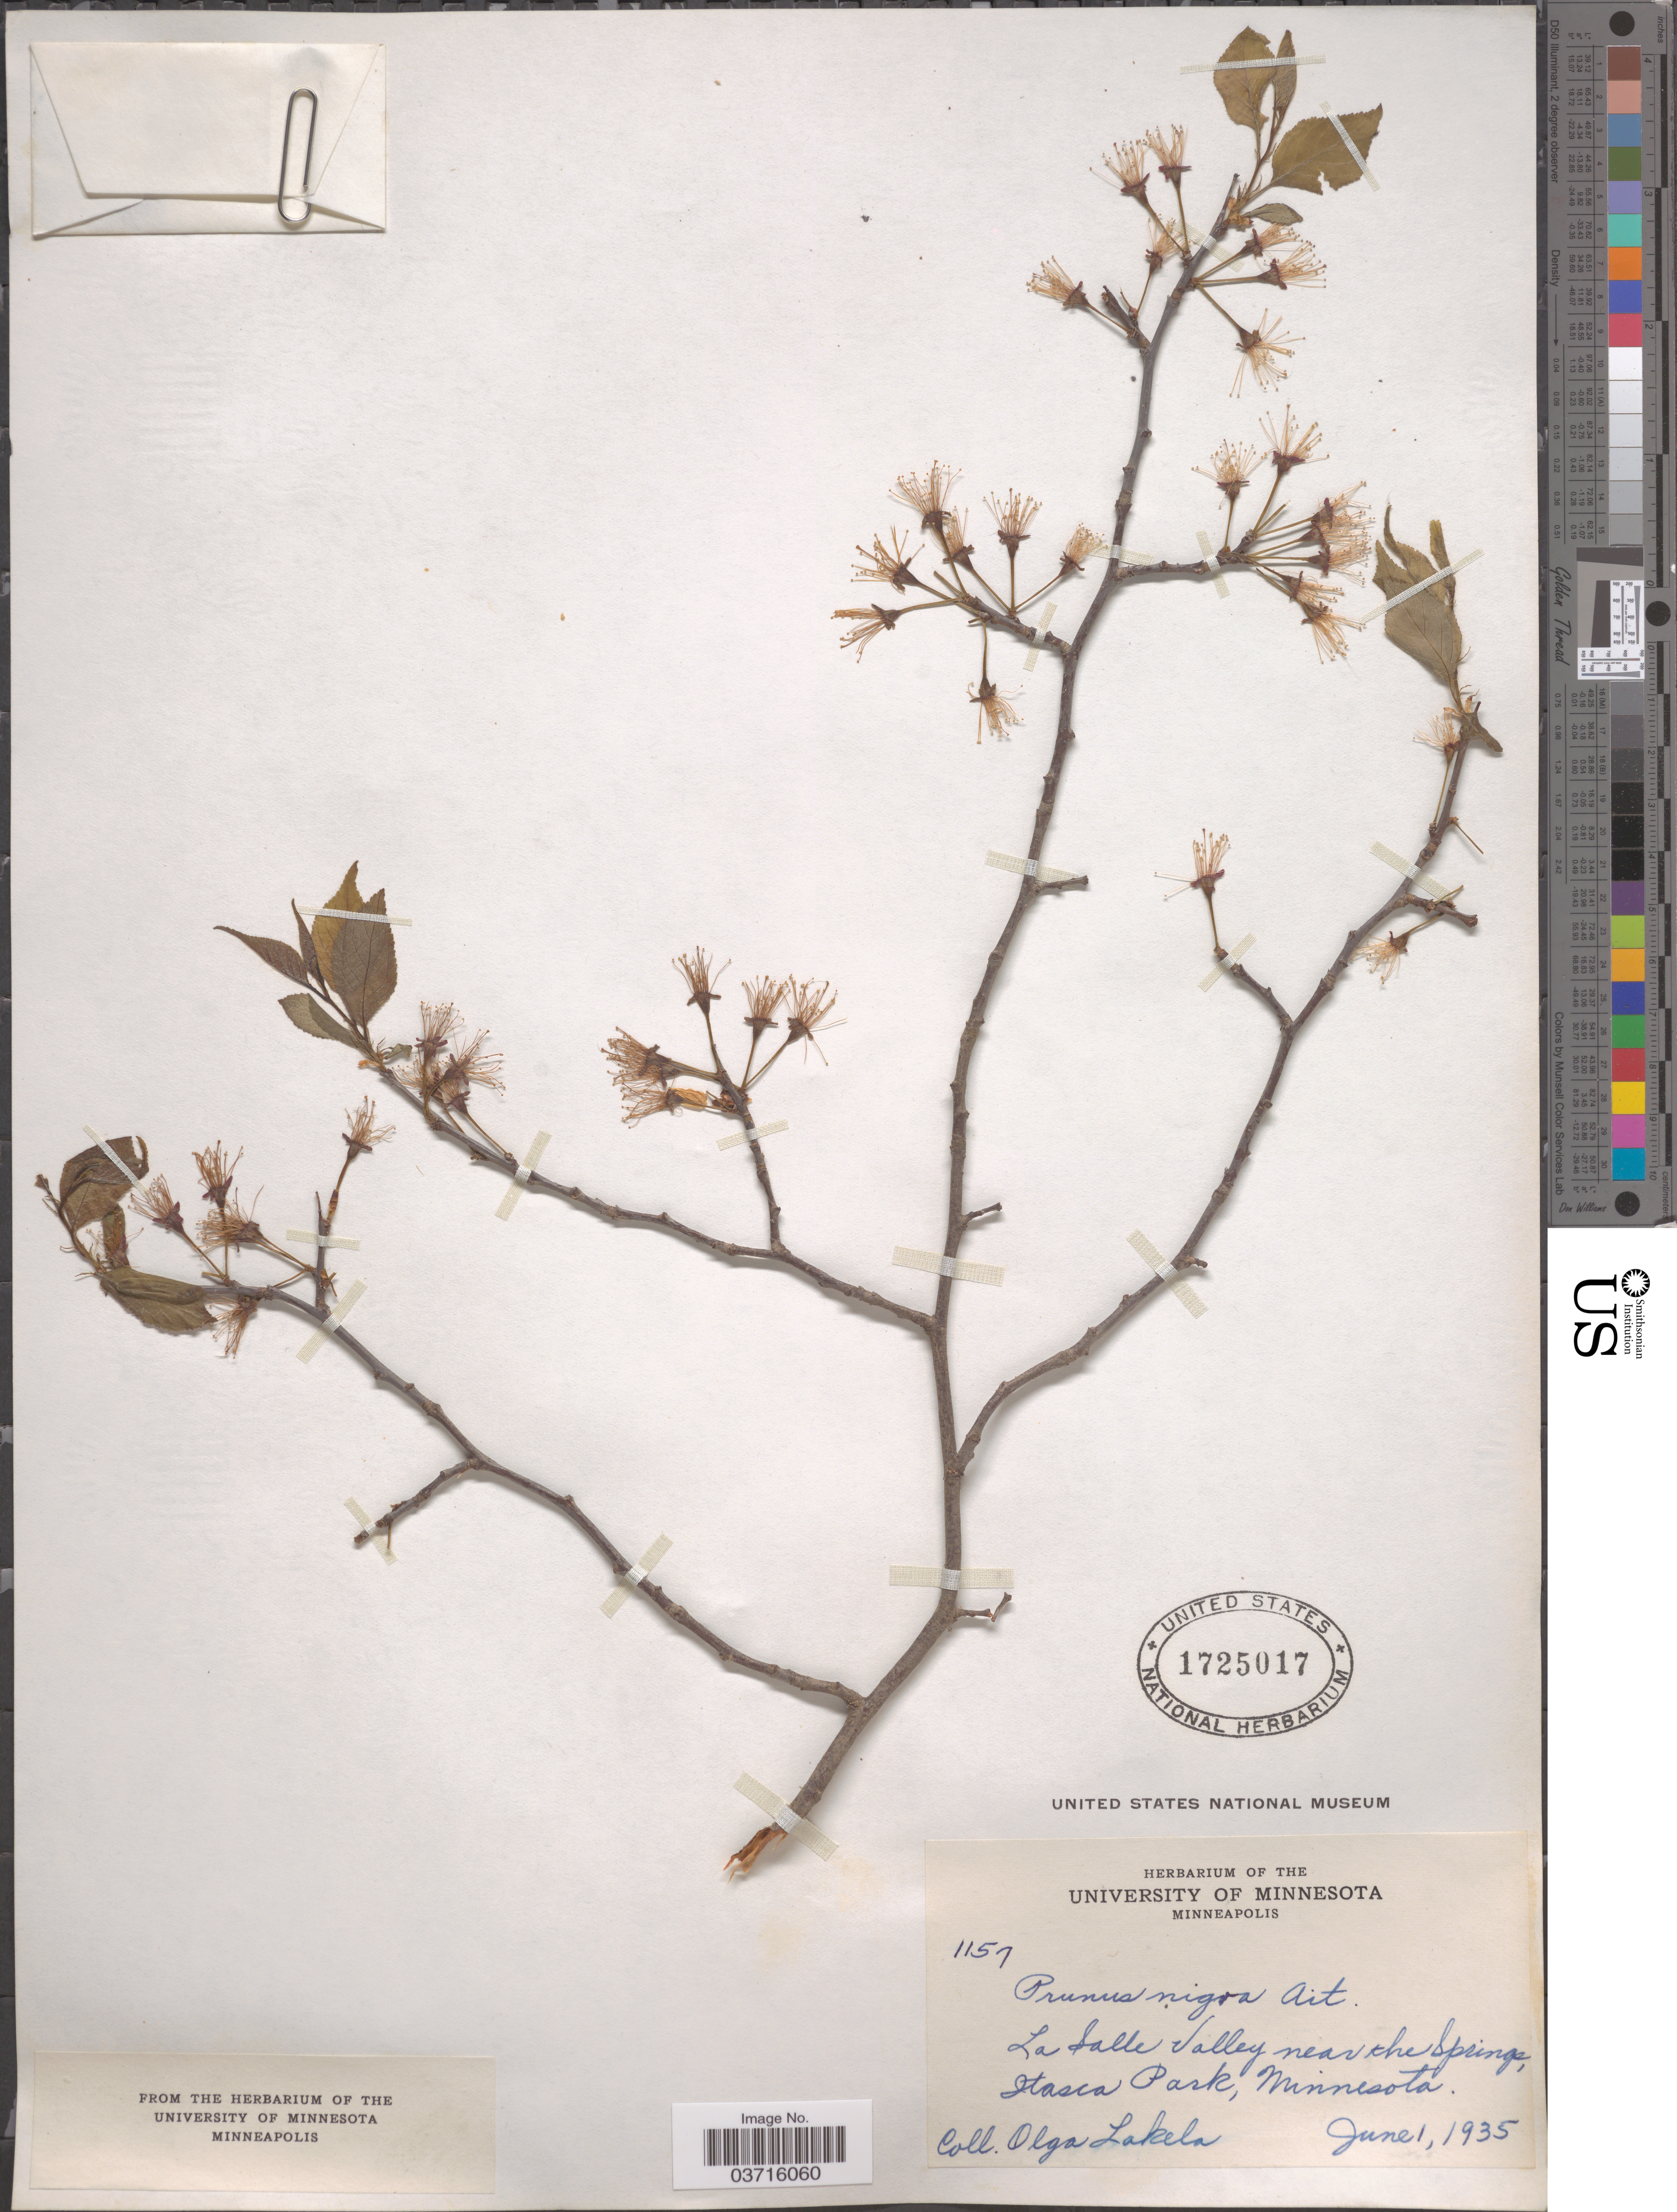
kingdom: Plantae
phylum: Tracheophyta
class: Magnoliopsida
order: Rosales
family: Rosaceae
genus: Prunus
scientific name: Prunus nigra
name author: Wight & Hedrick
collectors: O. K. Lakela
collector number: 1157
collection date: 1935-06-01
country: United States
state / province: Minnesota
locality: La Salle Valley near the Springs, Itasca Park.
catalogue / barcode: US 1725017